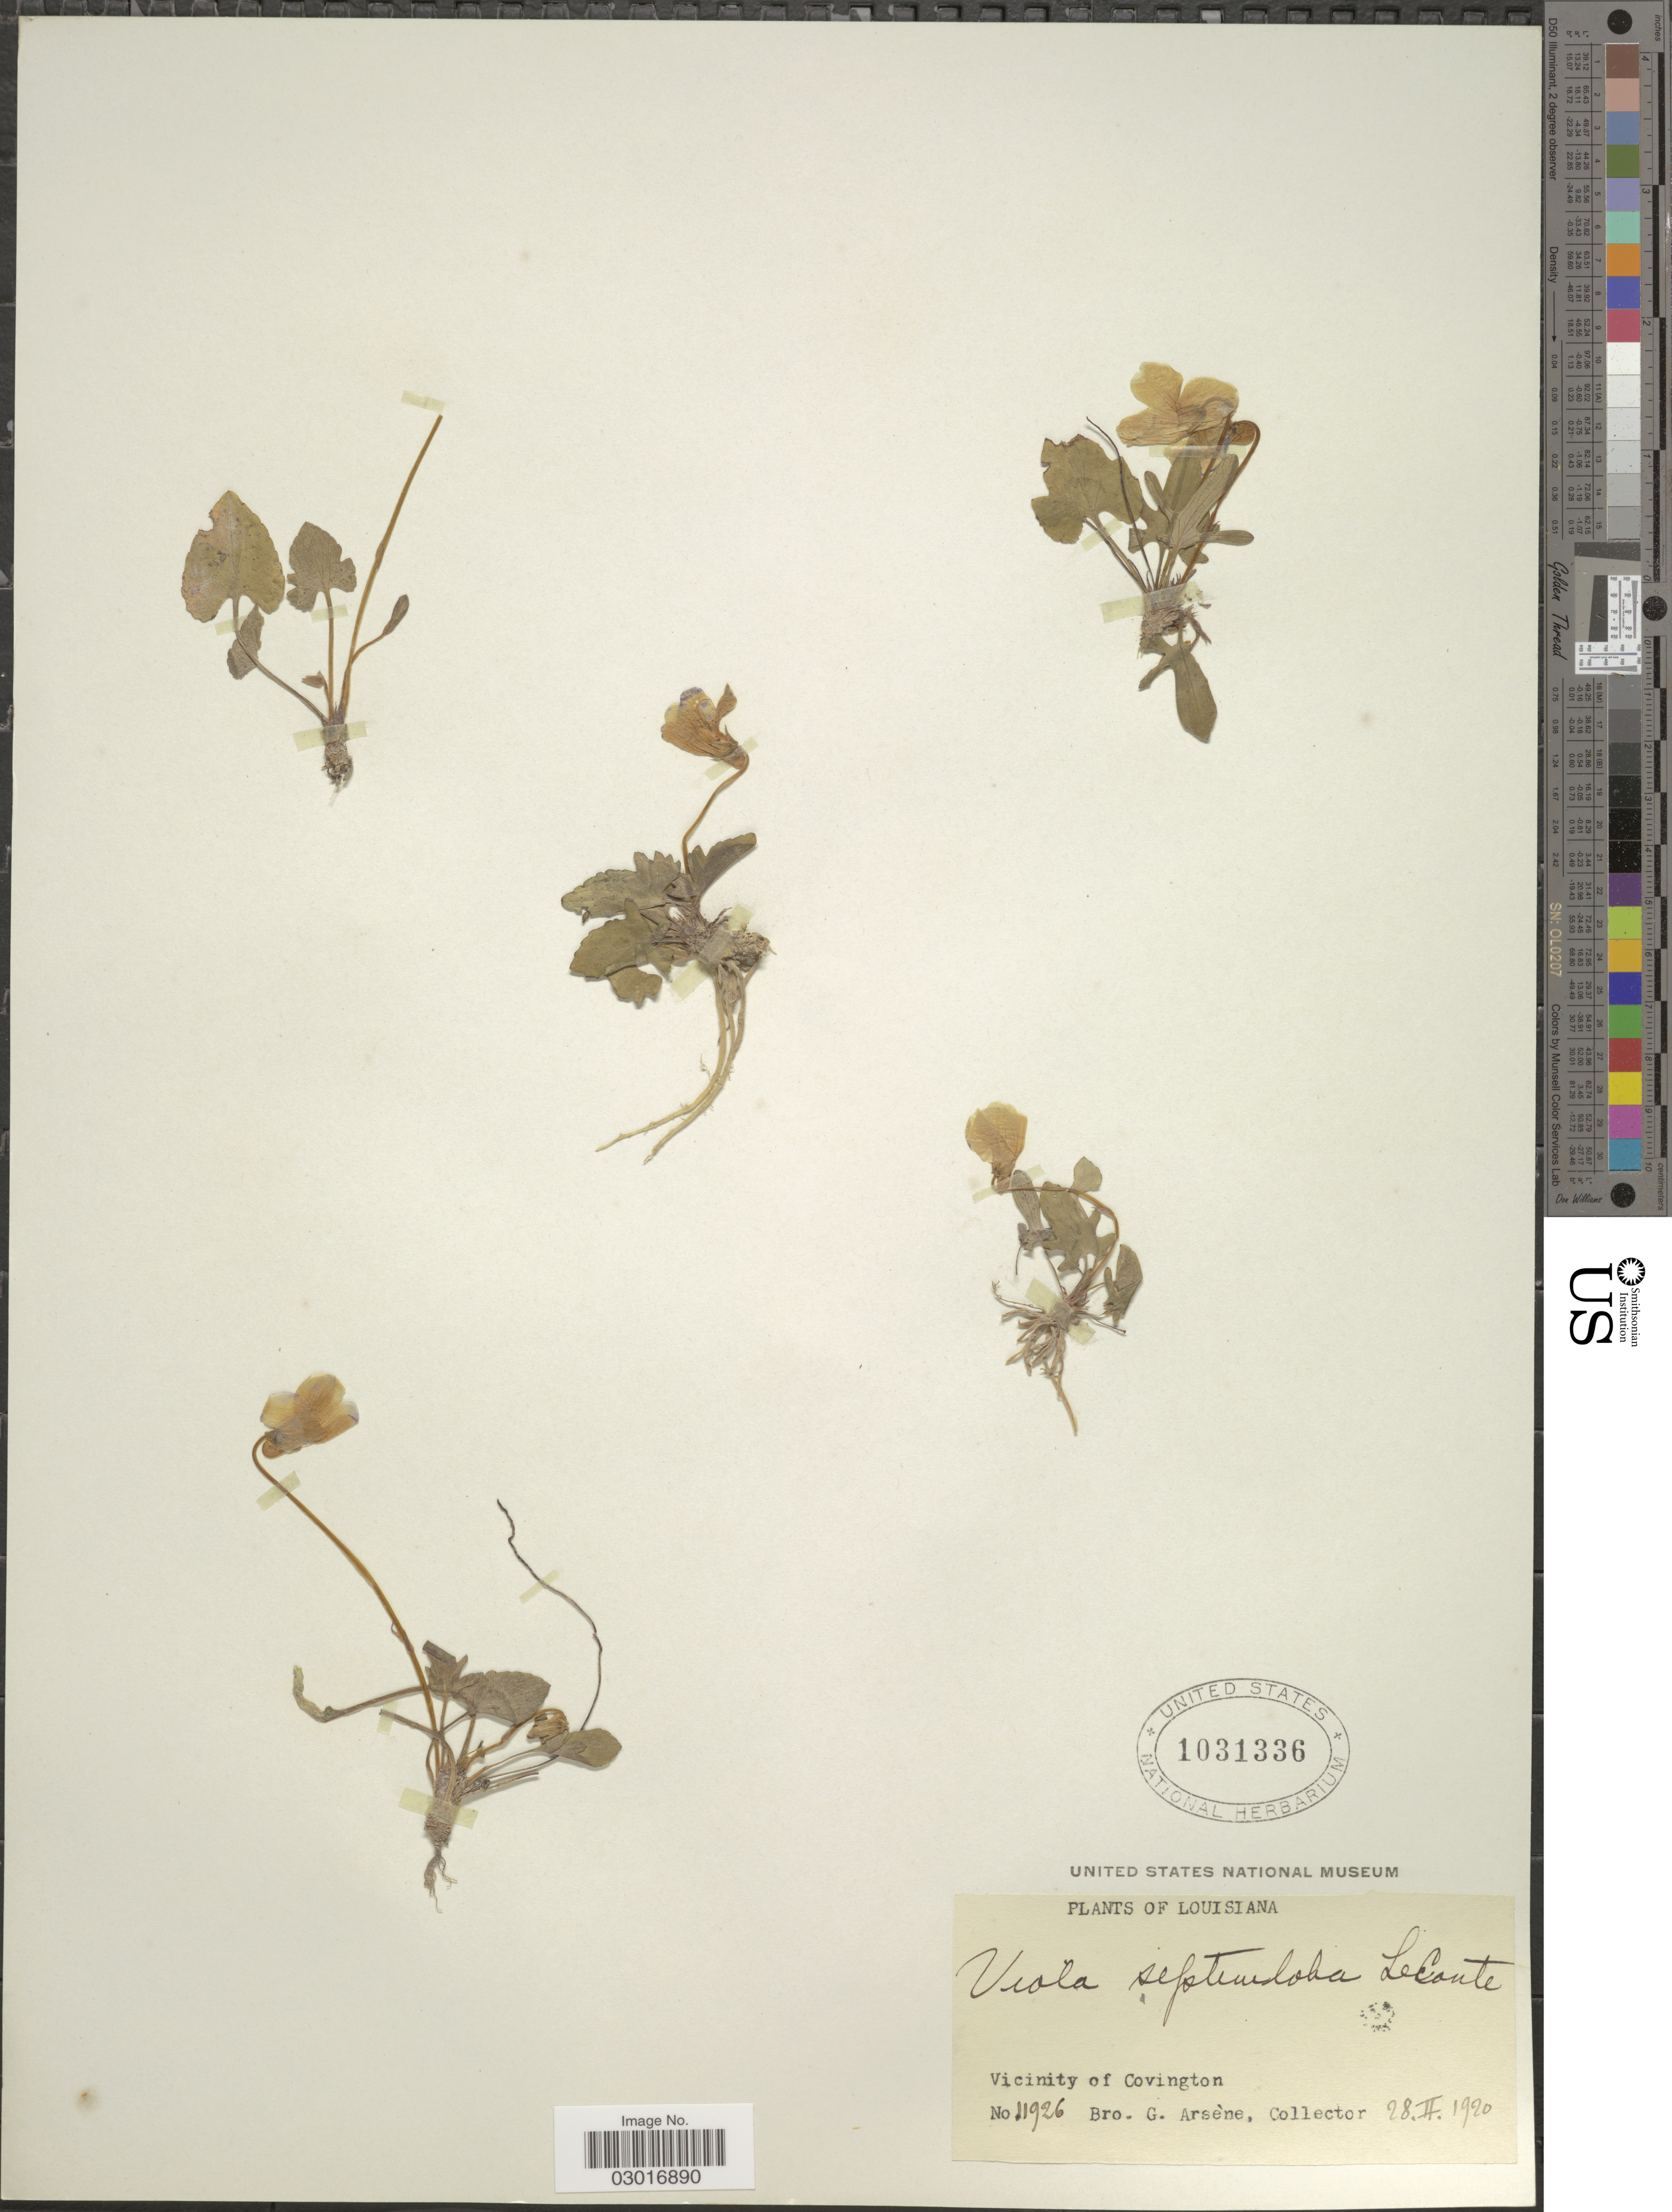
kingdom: Plantae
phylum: Tracheophyta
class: Magnoliopsida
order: Malpighiales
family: Violaceae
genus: Viola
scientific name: Viola septemloba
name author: LeConte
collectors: Bro. G. Arsène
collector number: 11926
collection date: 1920-02-28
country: United States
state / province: Louisiana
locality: Vicinity of Covington.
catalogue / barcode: US 1031336